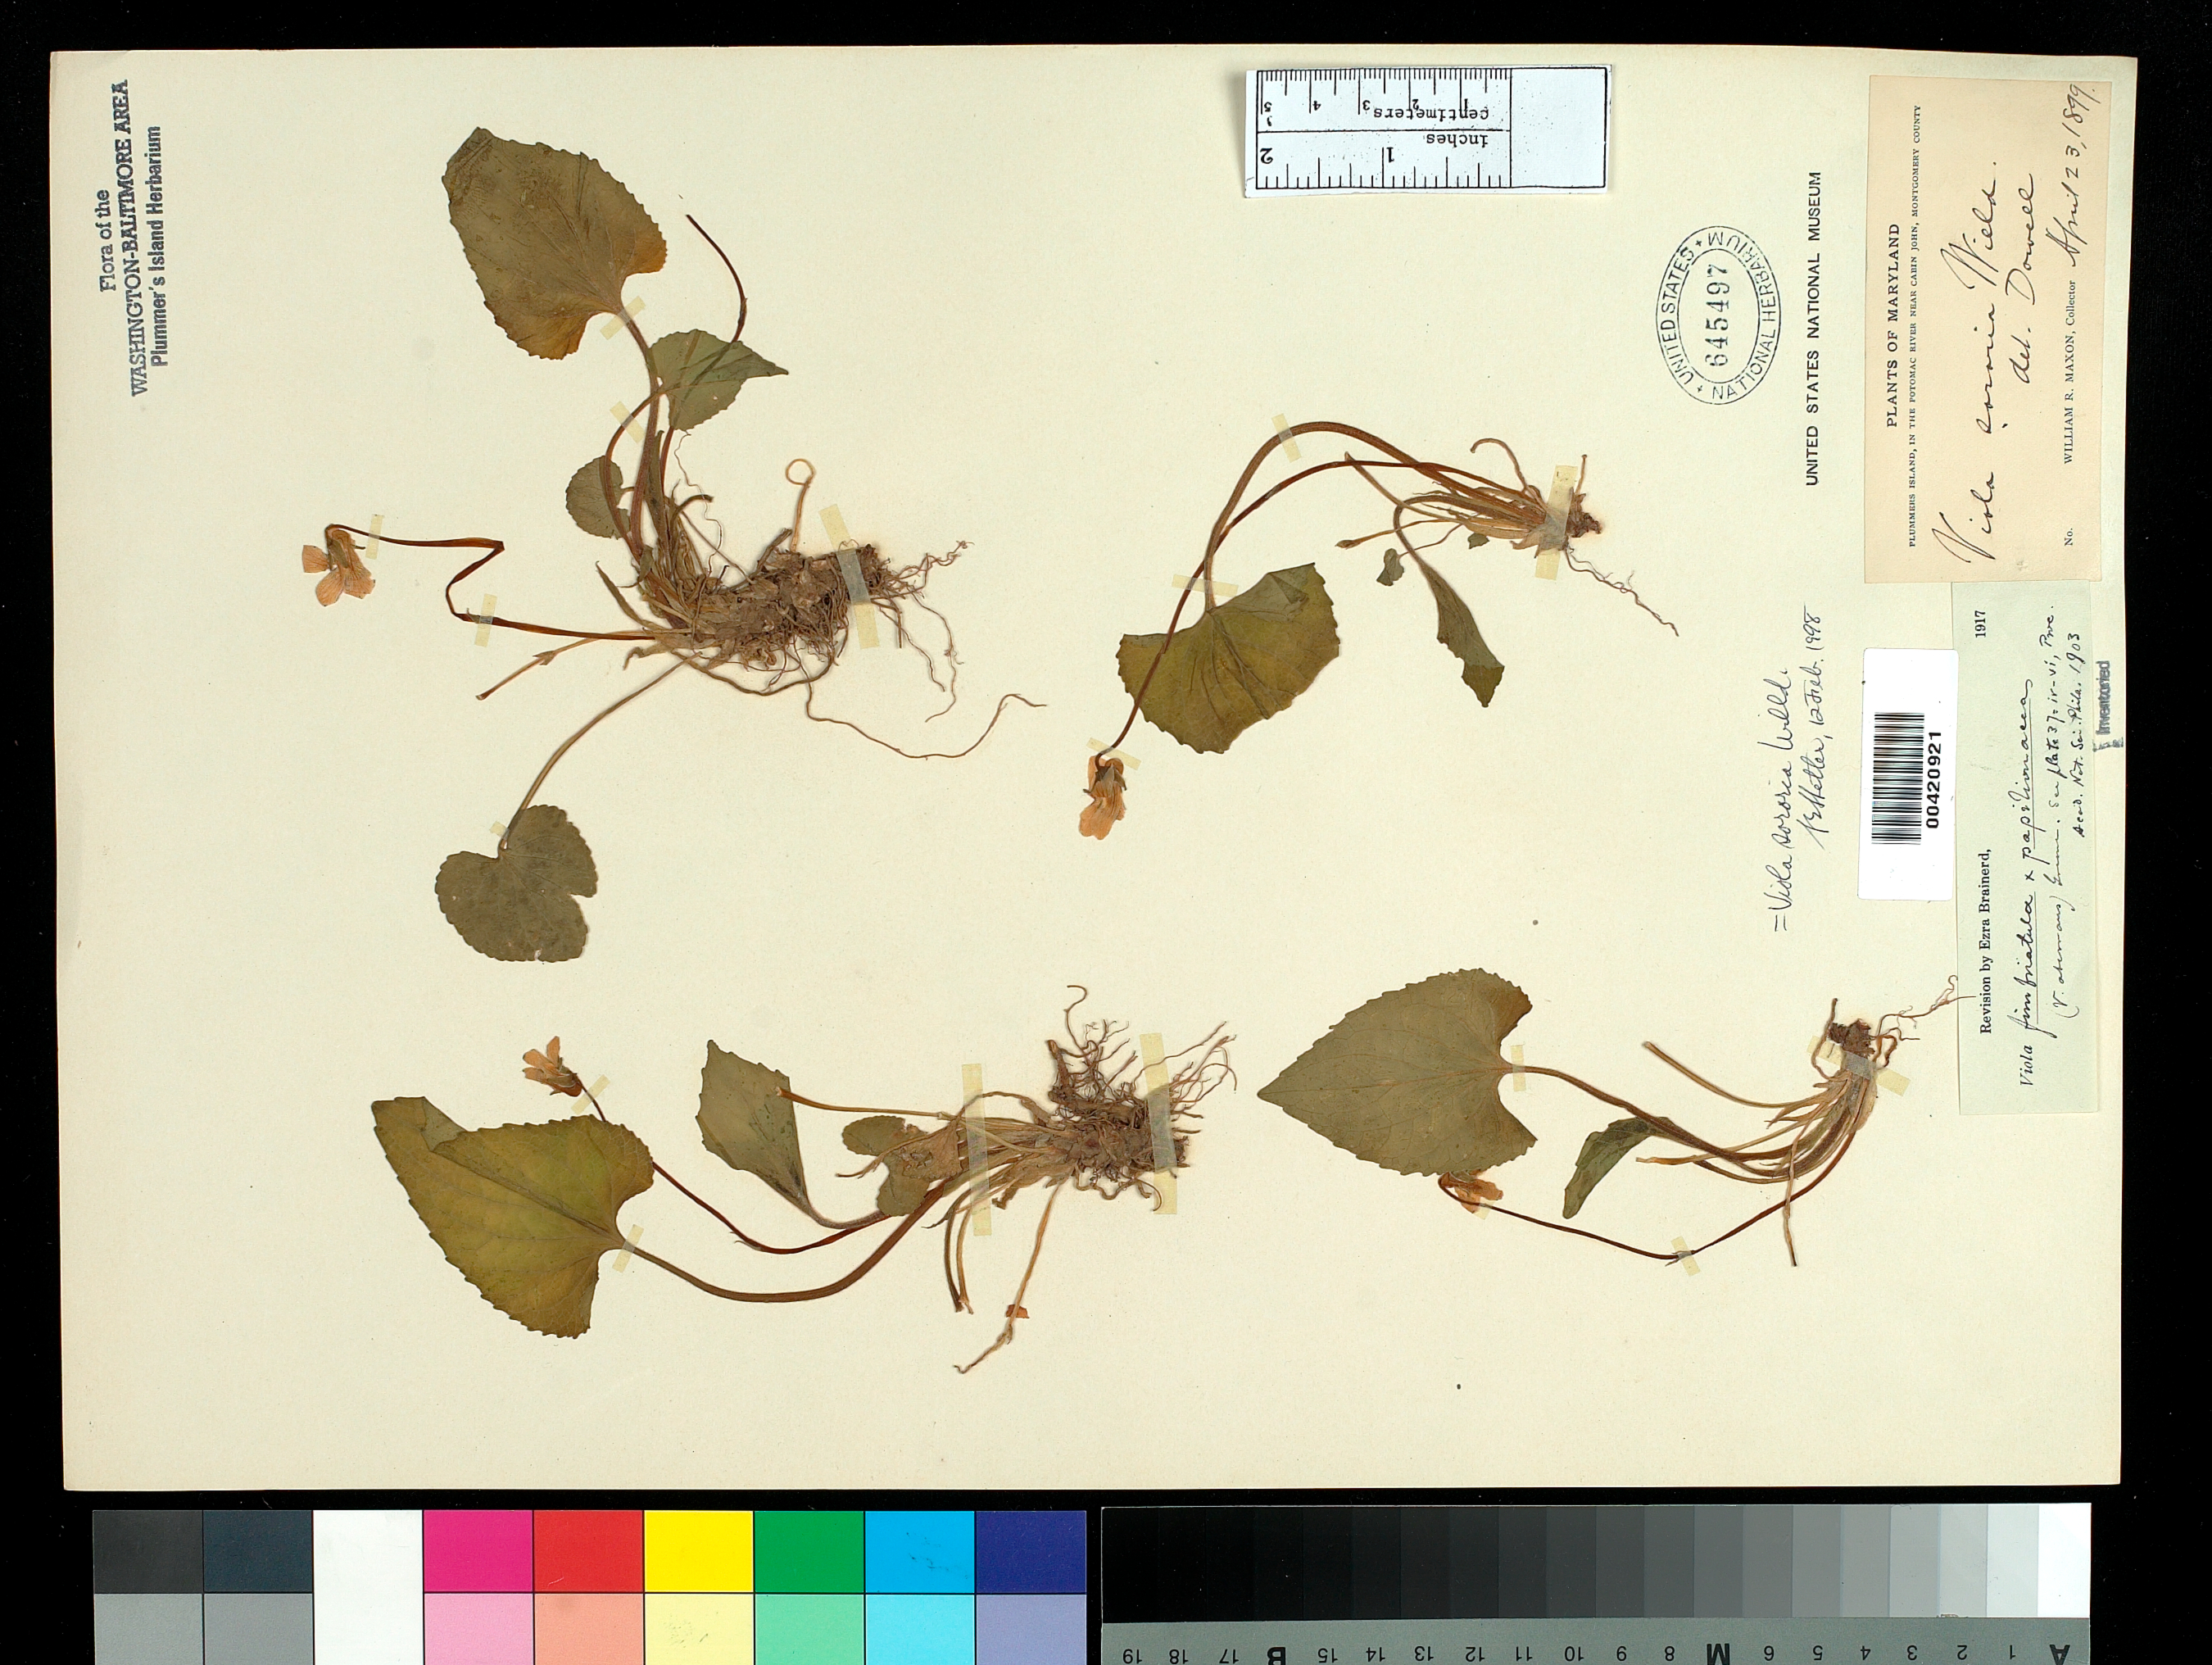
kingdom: Plantae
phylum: Tracheophyta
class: Magnoliopsida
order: Malpighiales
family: Violaceae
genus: Viola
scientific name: Viola sororia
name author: Willd.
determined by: Shetler, Stanwyn G., (US), NMNH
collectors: W. R. Maxon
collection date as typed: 23 Apr 1899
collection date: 1899-04-23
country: United States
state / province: Maryland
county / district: Montgomery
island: Plummers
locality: Plummer's Island Plummers Island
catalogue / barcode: US 645497